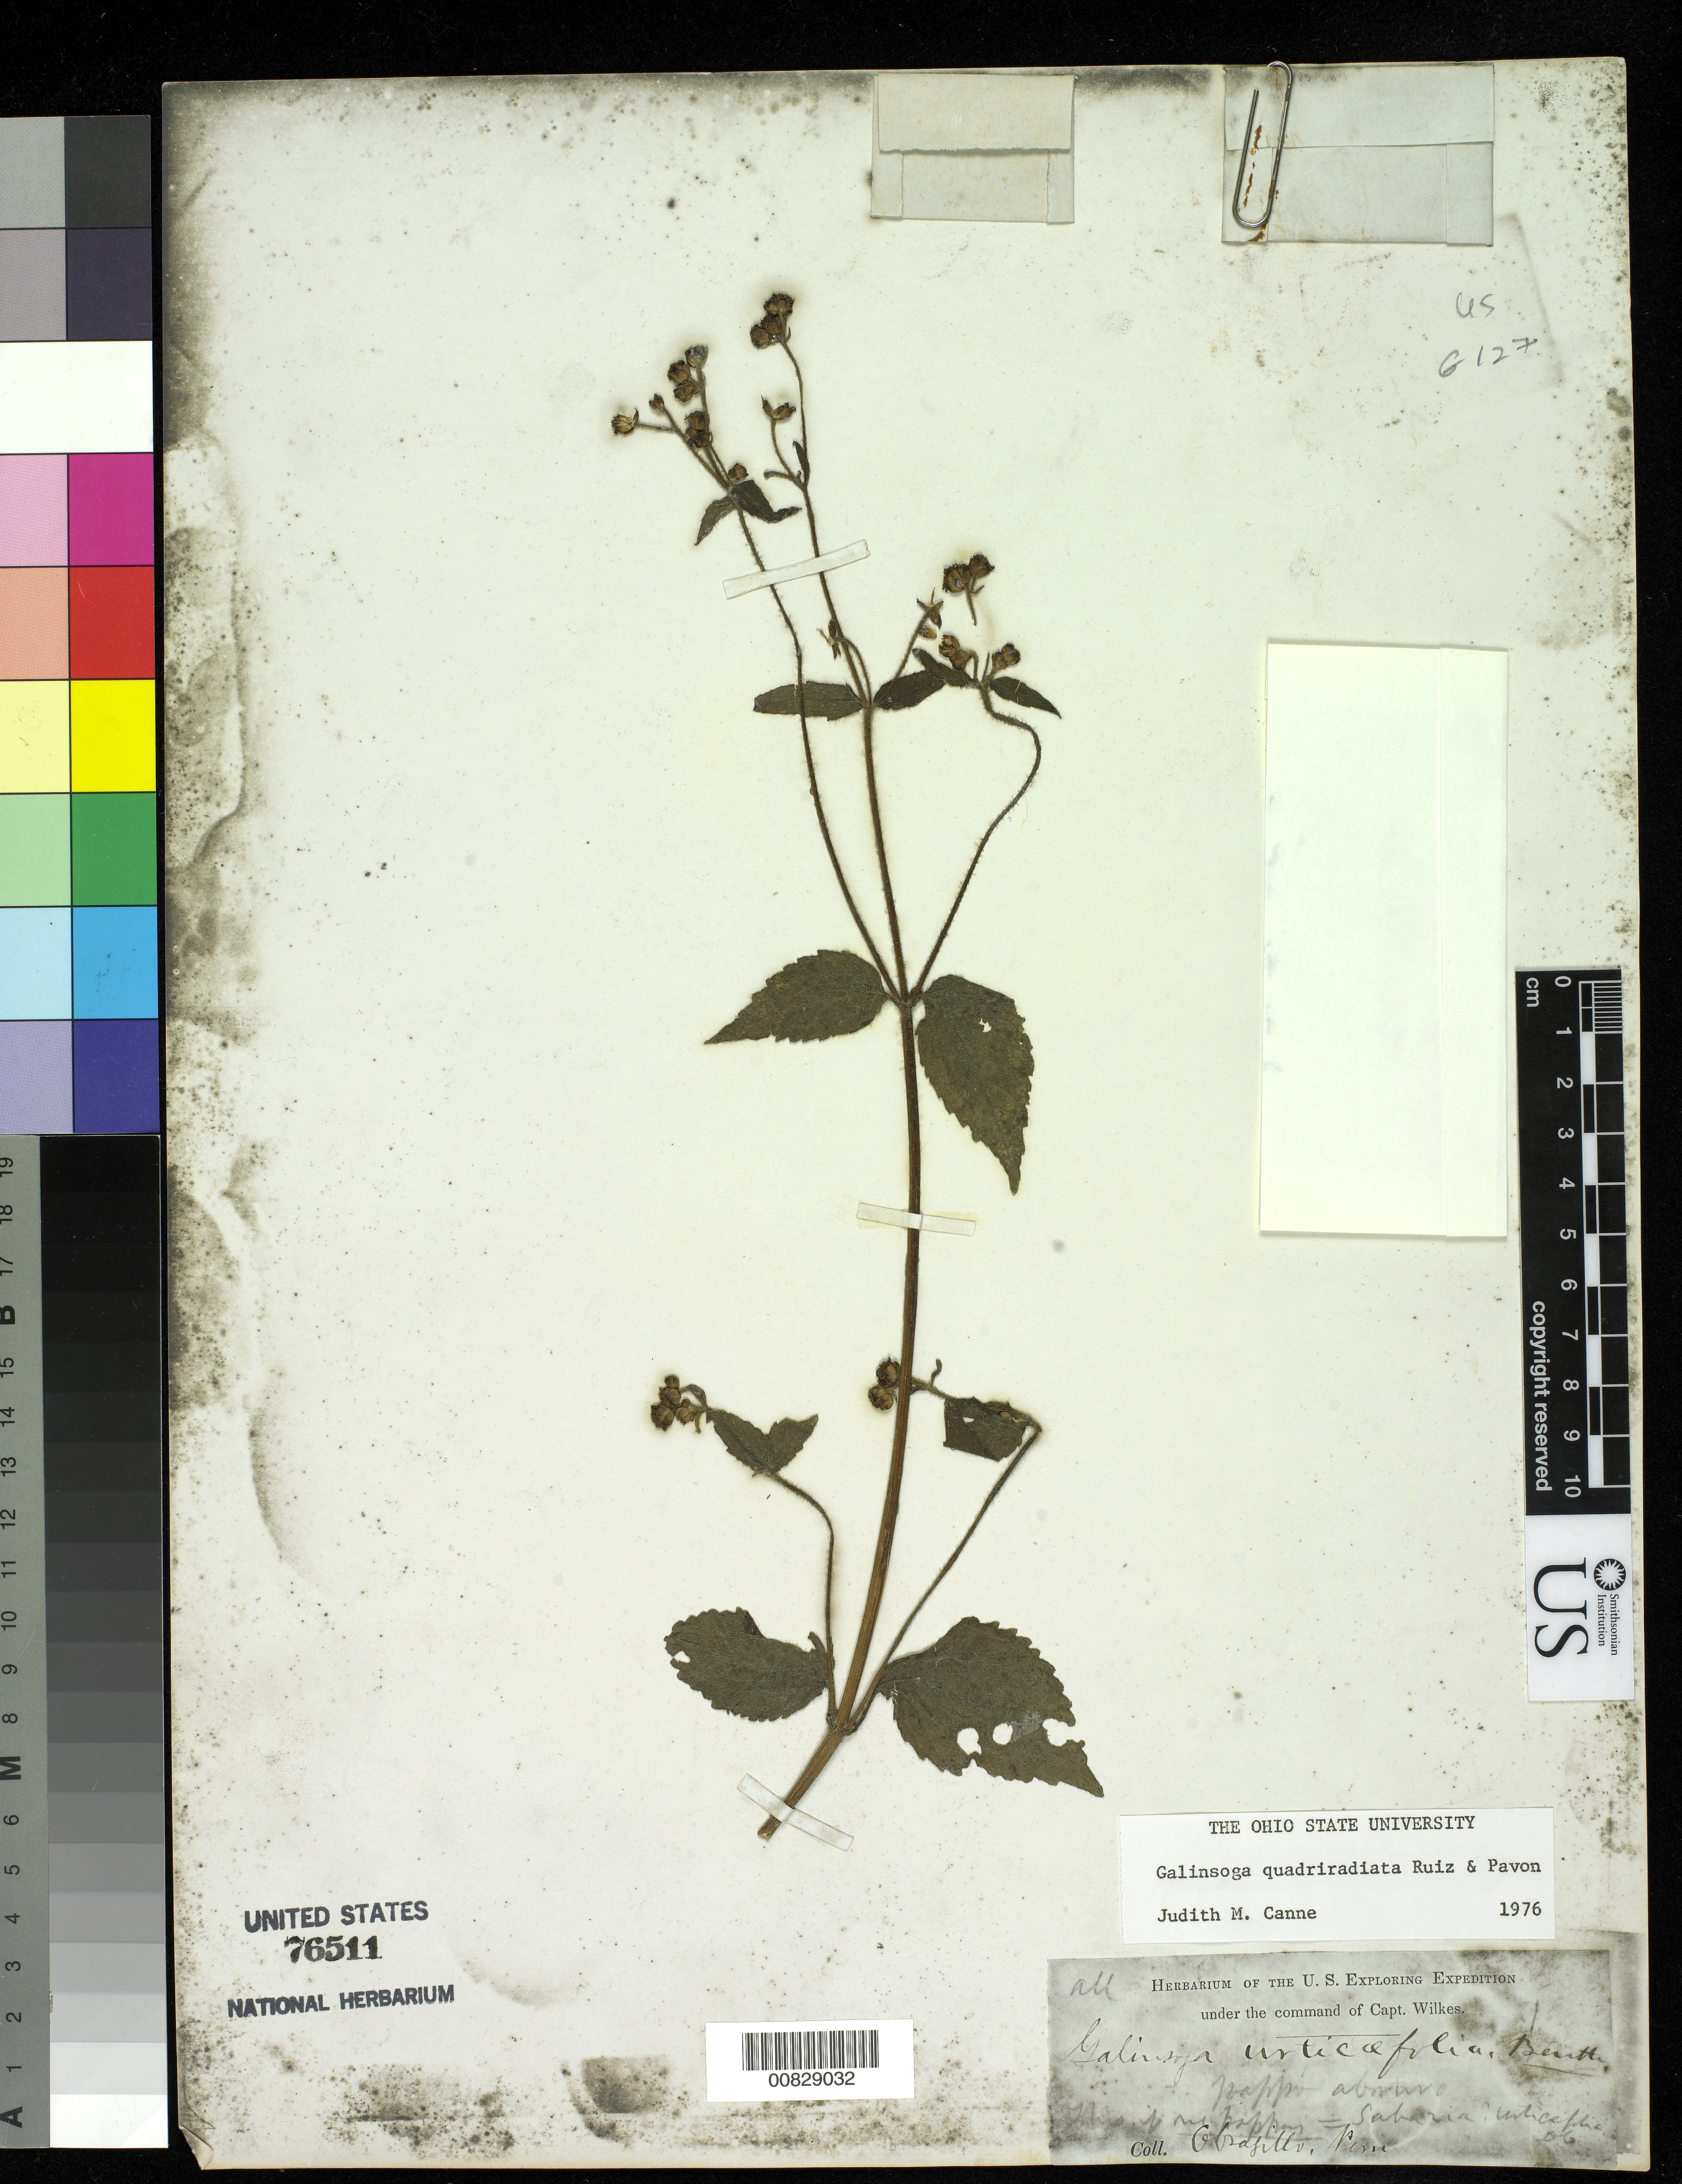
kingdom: Plantae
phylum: Tracheophyta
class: Magnoliopsida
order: Asterales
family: Asteraceae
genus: Galinsoga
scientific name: Galinsoga quadriradiata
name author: Ruiz & Pav.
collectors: Wilkes Explor. Exped.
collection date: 1838/1842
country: Peru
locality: Obrajillo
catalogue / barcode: US 76511